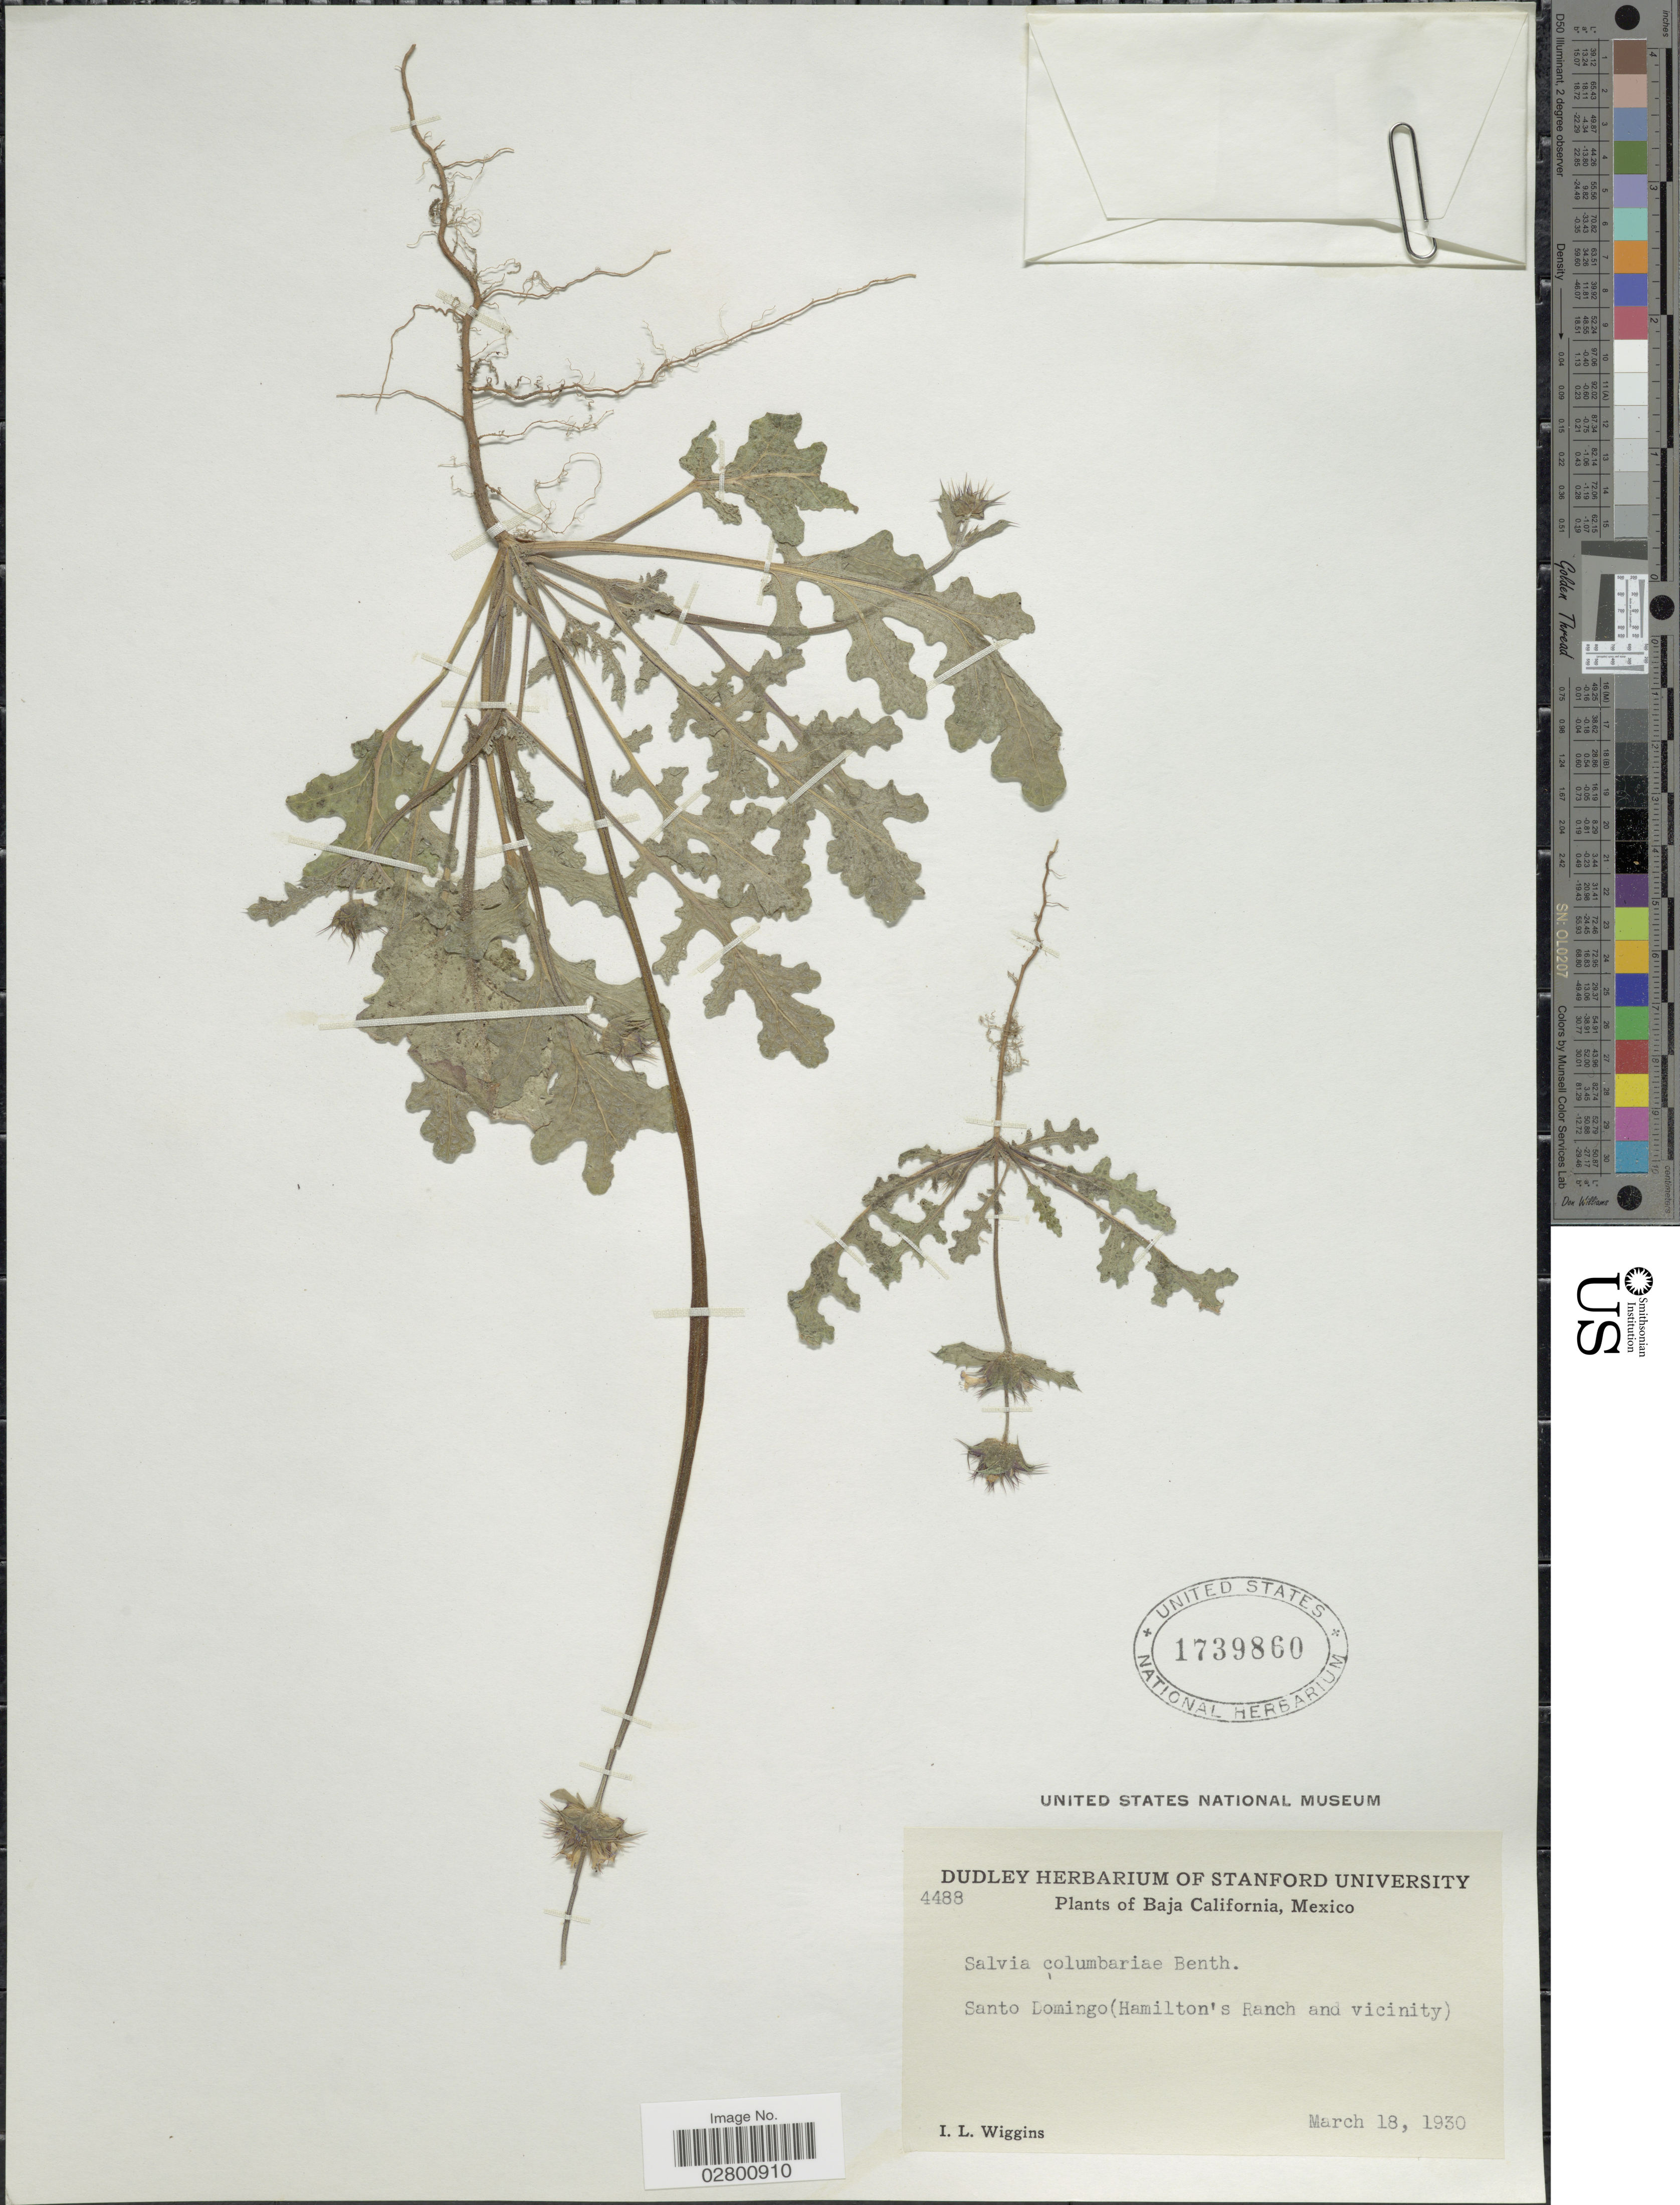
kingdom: Plantae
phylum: Tracheophyta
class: Magnoliopsida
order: Lamiales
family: Lamiaceae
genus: Salvia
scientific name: Salvia columbariae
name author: Benth.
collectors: I. L. Wiggins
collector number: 4488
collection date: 1930-03-18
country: Mexico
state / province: Baja California Sur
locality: Santo Domingo (Hamilton's Ranch and vicinity).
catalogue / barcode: US 1739860